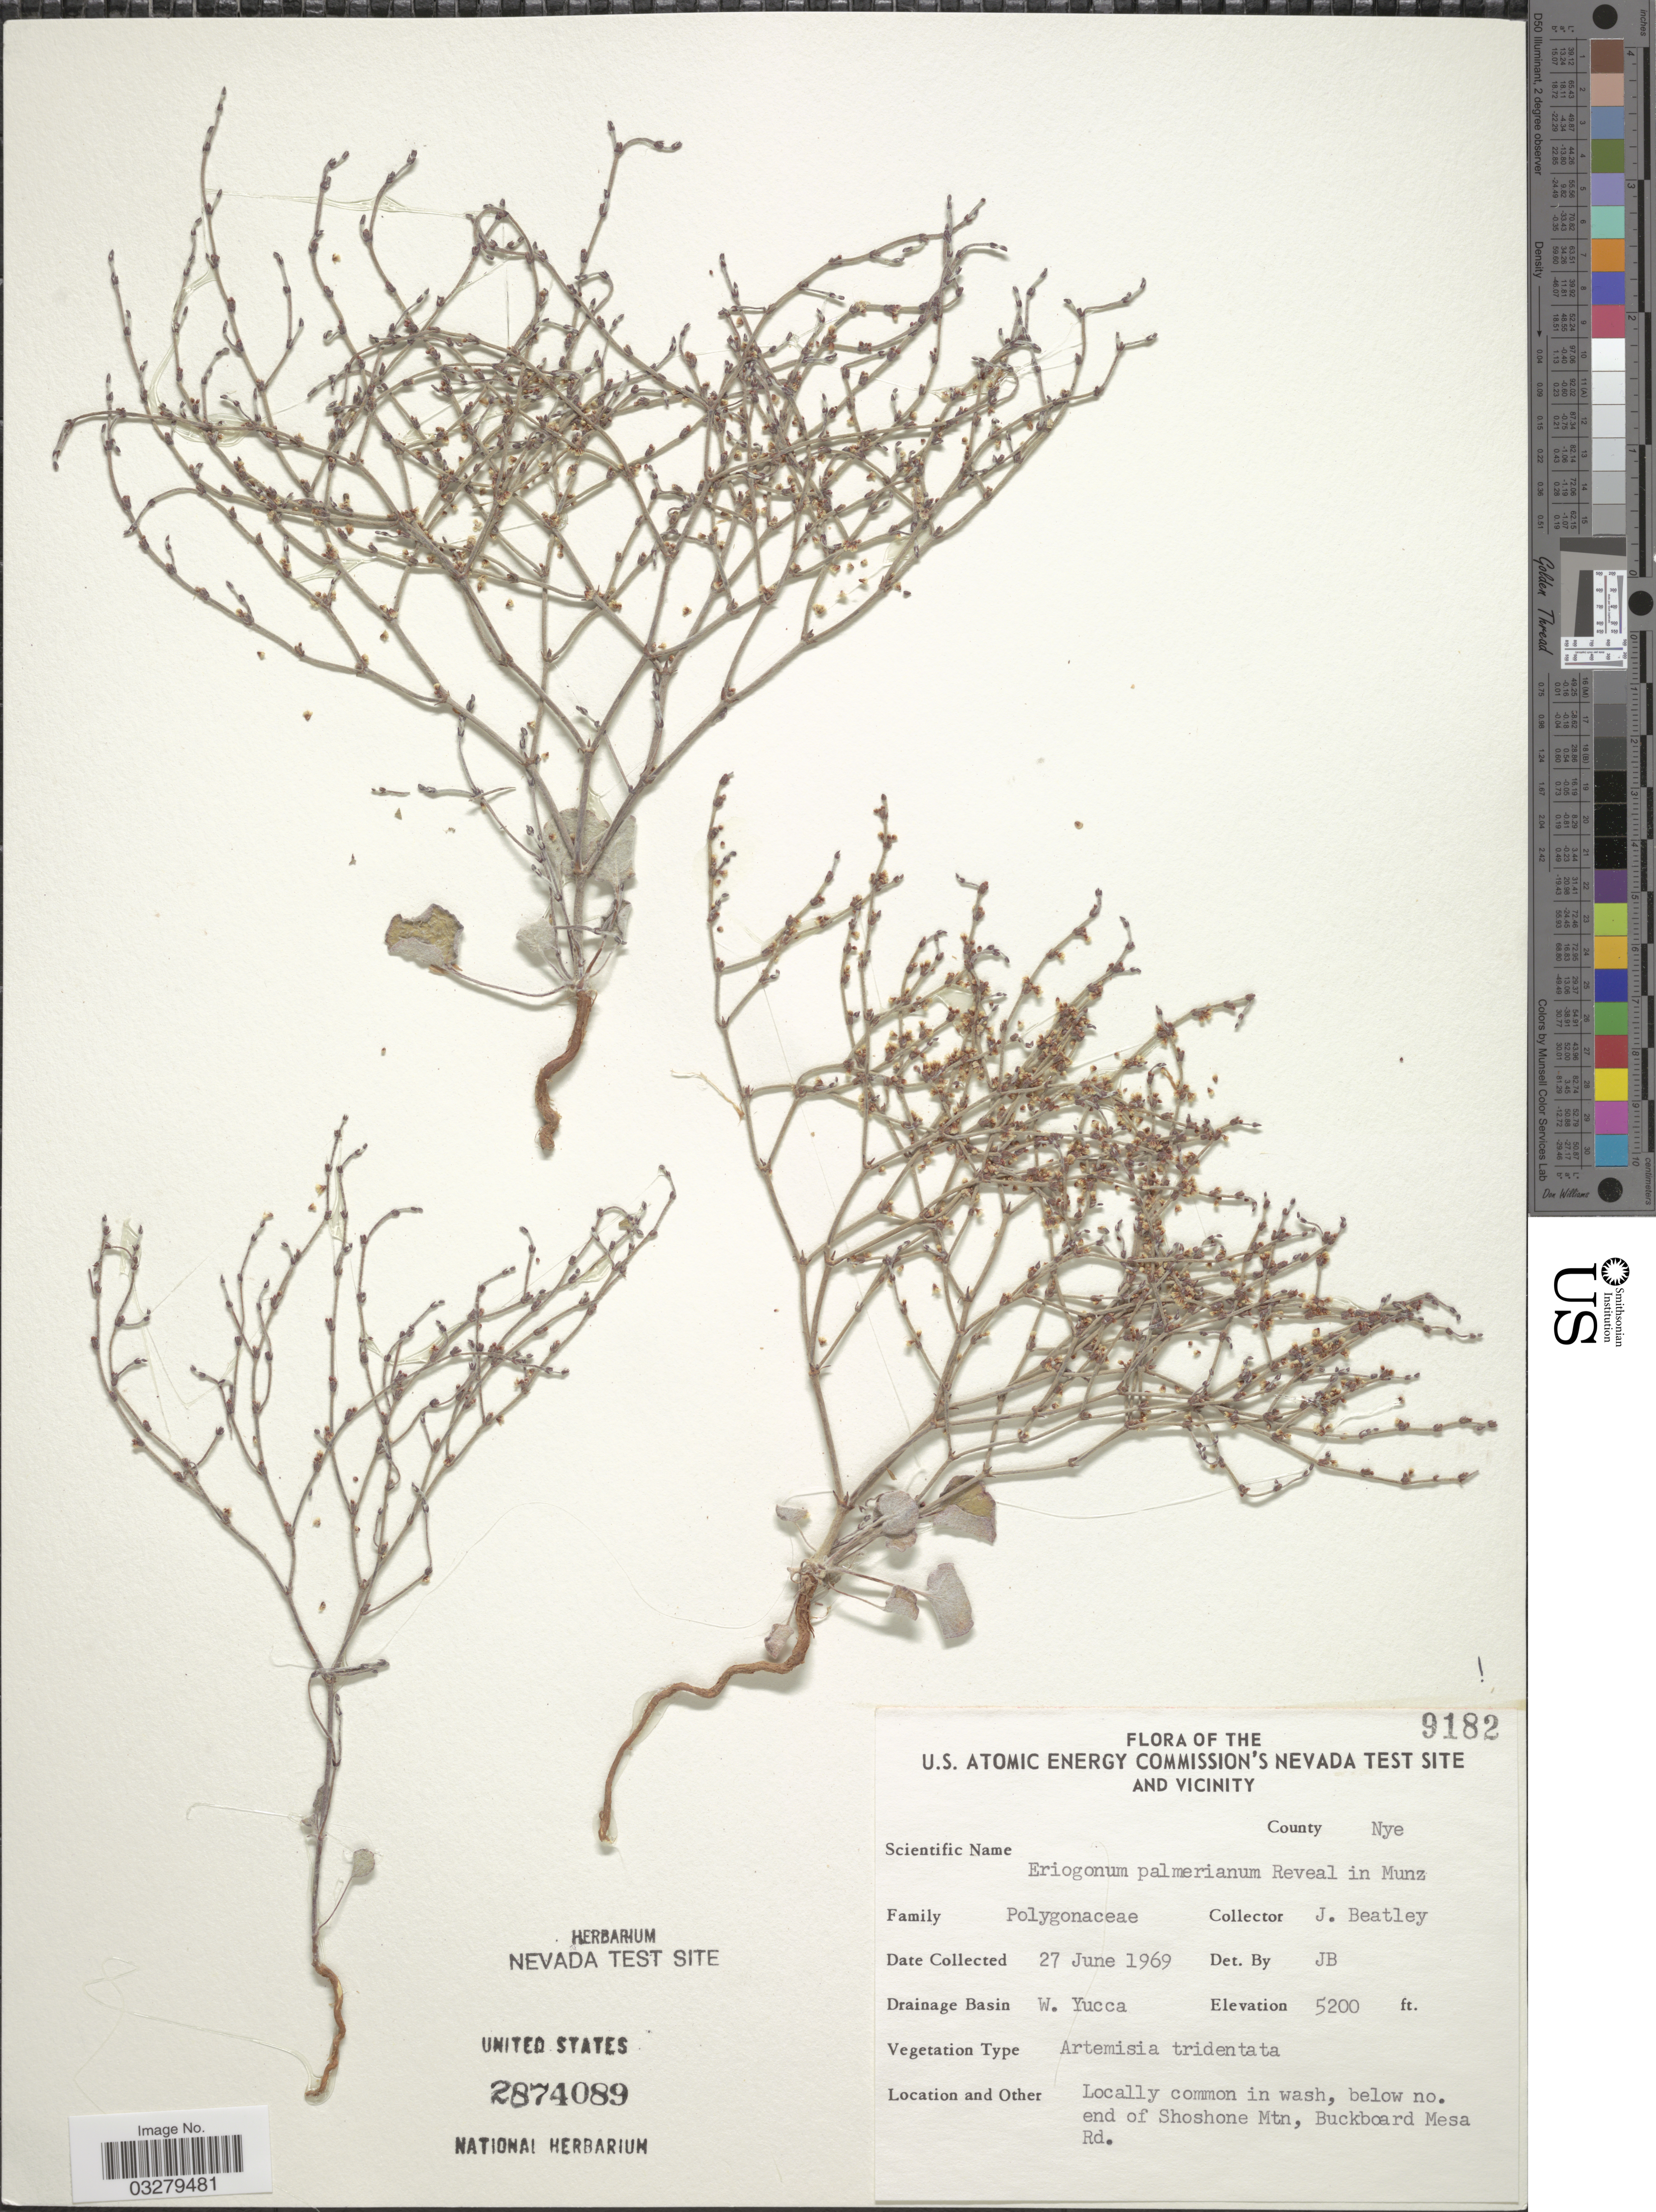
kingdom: Plantae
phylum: Tracheophyta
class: Magnoliopsida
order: Caryophyllales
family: Polygonaceae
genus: Eriogonum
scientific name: Eriogonum palmerianum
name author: Reveal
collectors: J. C. Beatley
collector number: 9182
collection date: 1969-06-27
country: United States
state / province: Nevada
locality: U.S. Atomic Energy Commission's Nevada Test Site and vicinity, County Nye, Drainage Basin W. Yucca, below no. end of Shoshone Mtn, Buckboard Mesa, Rd.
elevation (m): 1585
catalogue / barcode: US 2874089